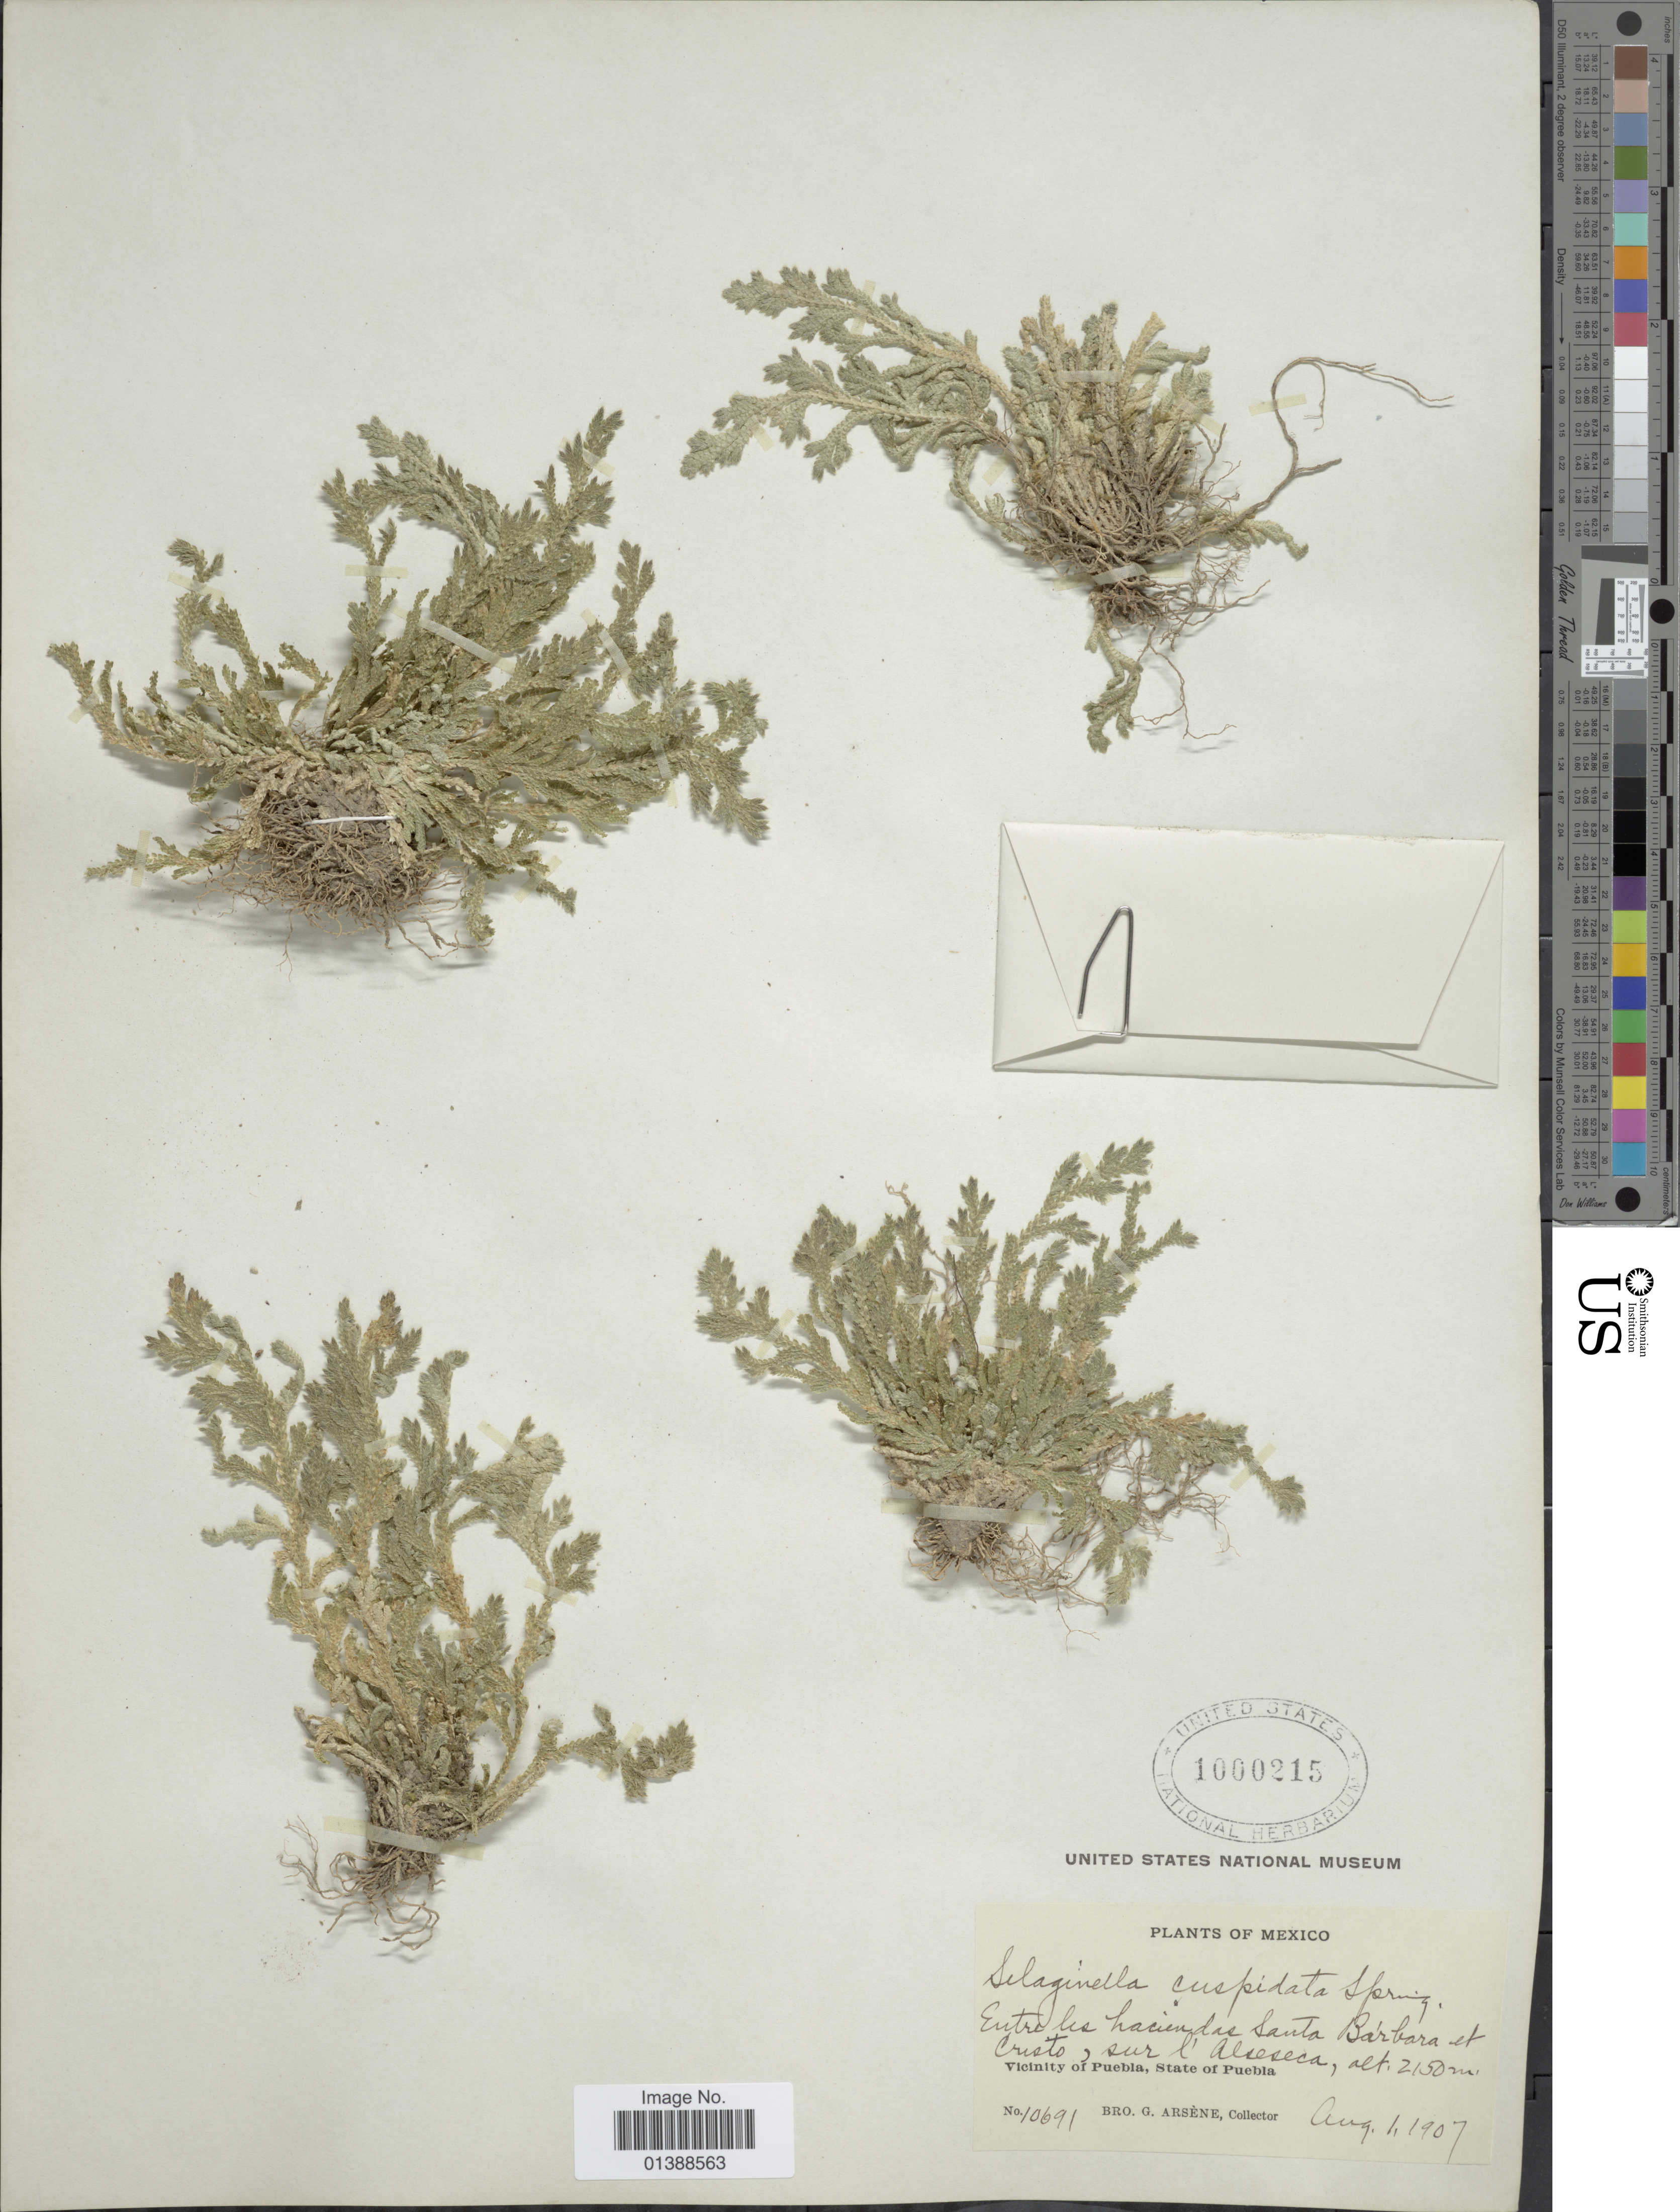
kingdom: Plantae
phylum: Tracheophyta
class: Lycopodiopsida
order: Selaginellales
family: Selaginellaceae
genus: Selaginella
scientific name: Selaginella pallescens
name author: (C. Presl) Spring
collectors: Bro. G. Arsène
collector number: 10691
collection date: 1907-08-01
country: Mexico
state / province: Puebla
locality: Entre les hacienda Santa Barbara et Cristo, sur l'Alseseca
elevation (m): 2150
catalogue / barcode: US 1000215